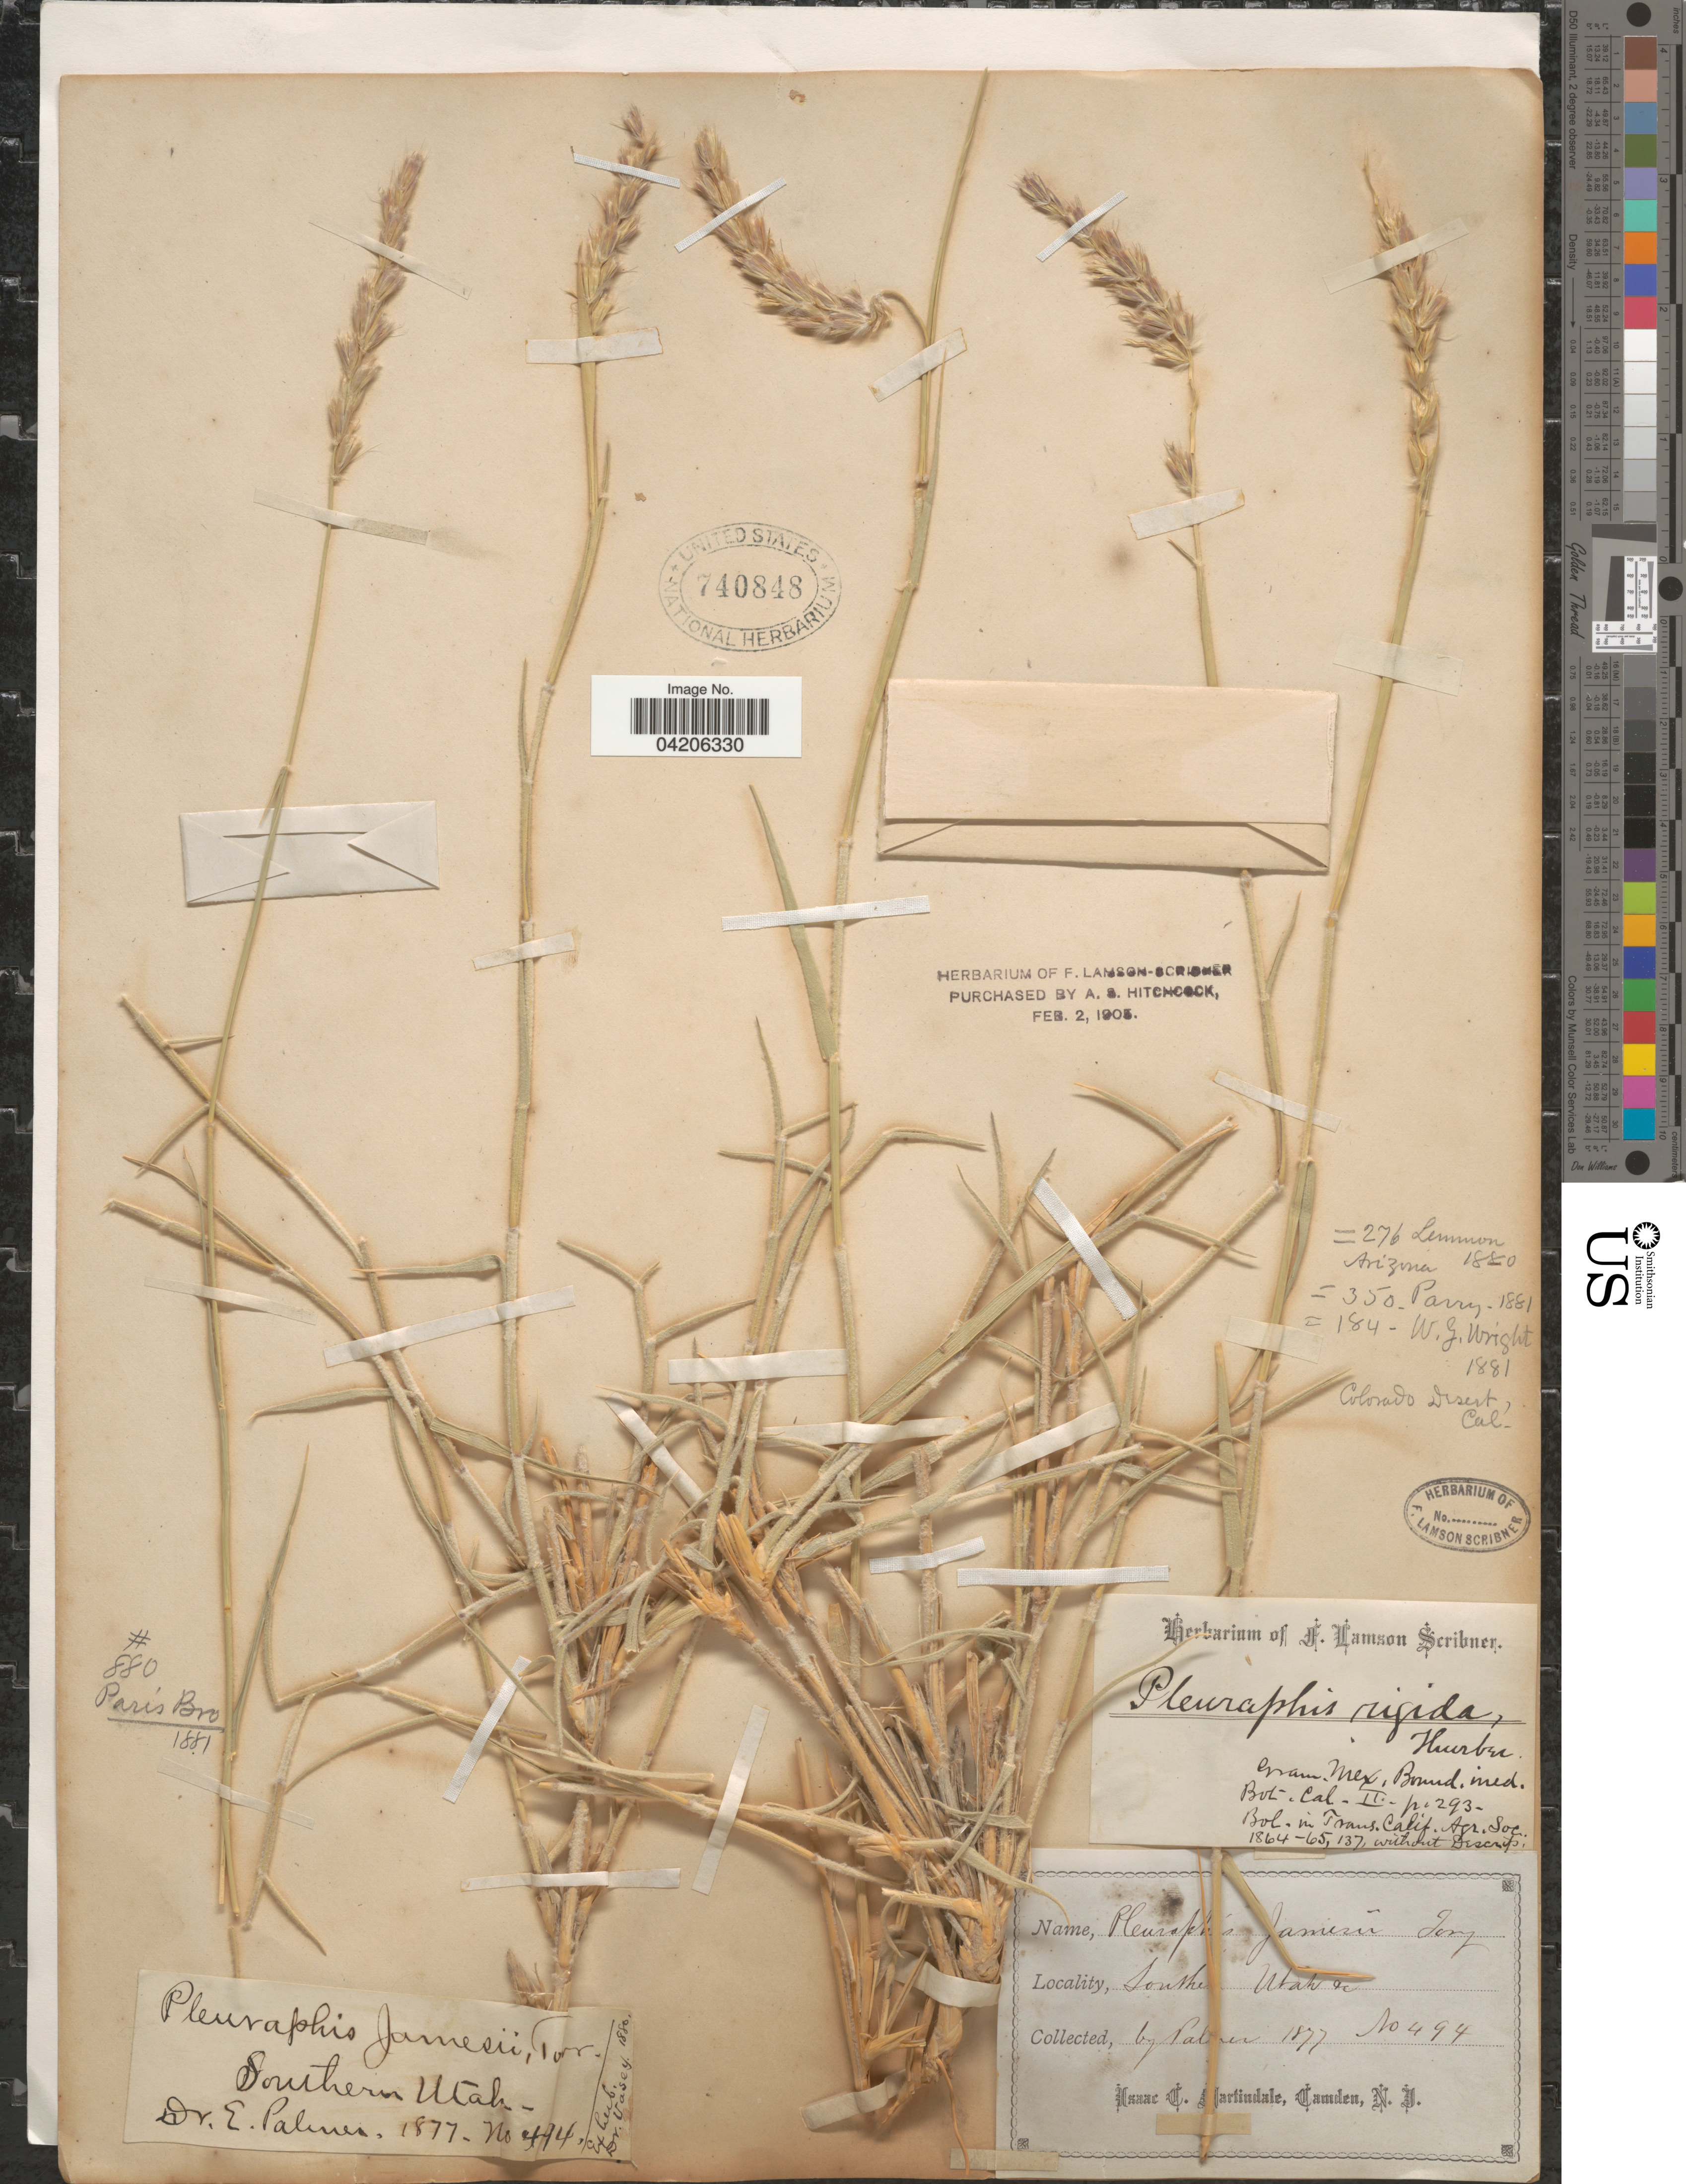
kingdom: Plantae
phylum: Tracheophyta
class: Liliopsida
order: Poales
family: Poaceae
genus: Hilaria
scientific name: Hilaria rigida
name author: (Thurb.) Benth. ex Scribn.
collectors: E. Palmer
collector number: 494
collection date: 1877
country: United States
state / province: Utah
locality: Southern Utah.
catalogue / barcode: US 740848